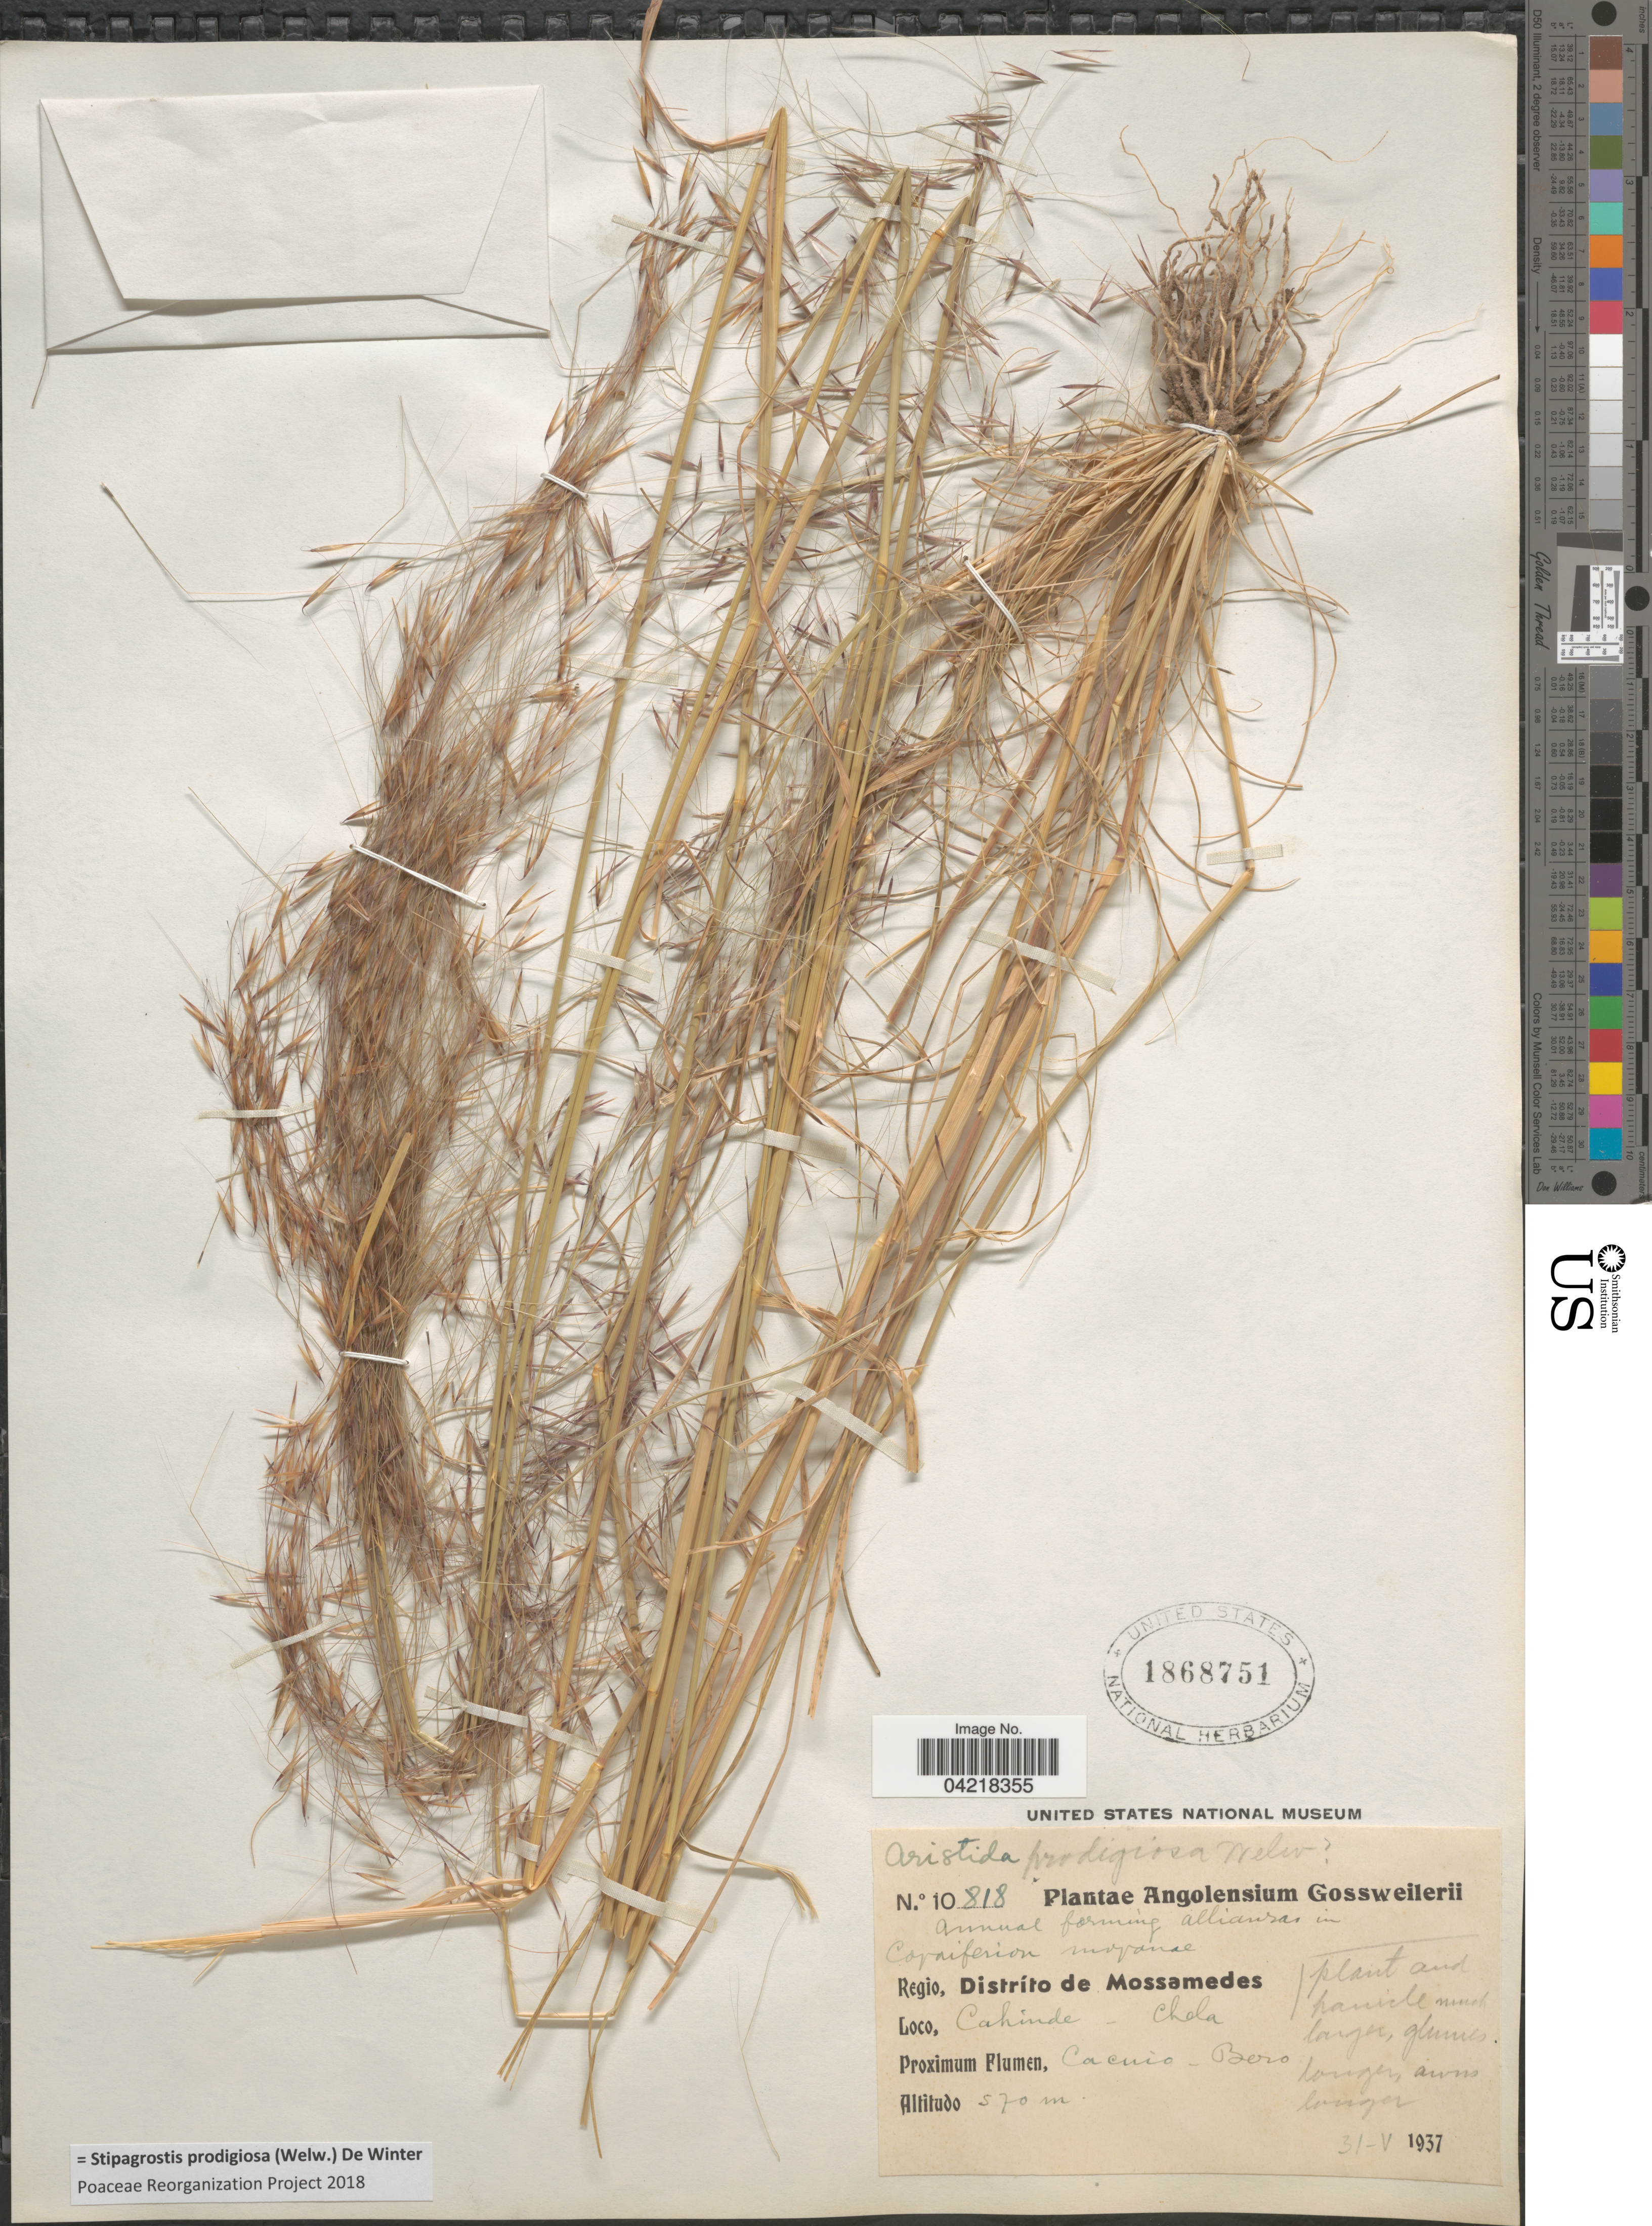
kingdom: Plantae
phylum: Tracheophyta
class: Liliopsida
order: Poales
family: Poaceae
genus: Stipagrostis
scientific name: Stipagrostis prodigiosa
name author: (Welw.) De Winter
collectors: Gossweiler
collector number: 10818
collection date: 1937-05-31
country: Angola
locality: Angolensium. Regio, Distríto de Mossamedes. Cahinde-Chela. Proximum Flumen, Cacuio-Bero.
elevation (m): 570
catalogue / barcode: US 1868751